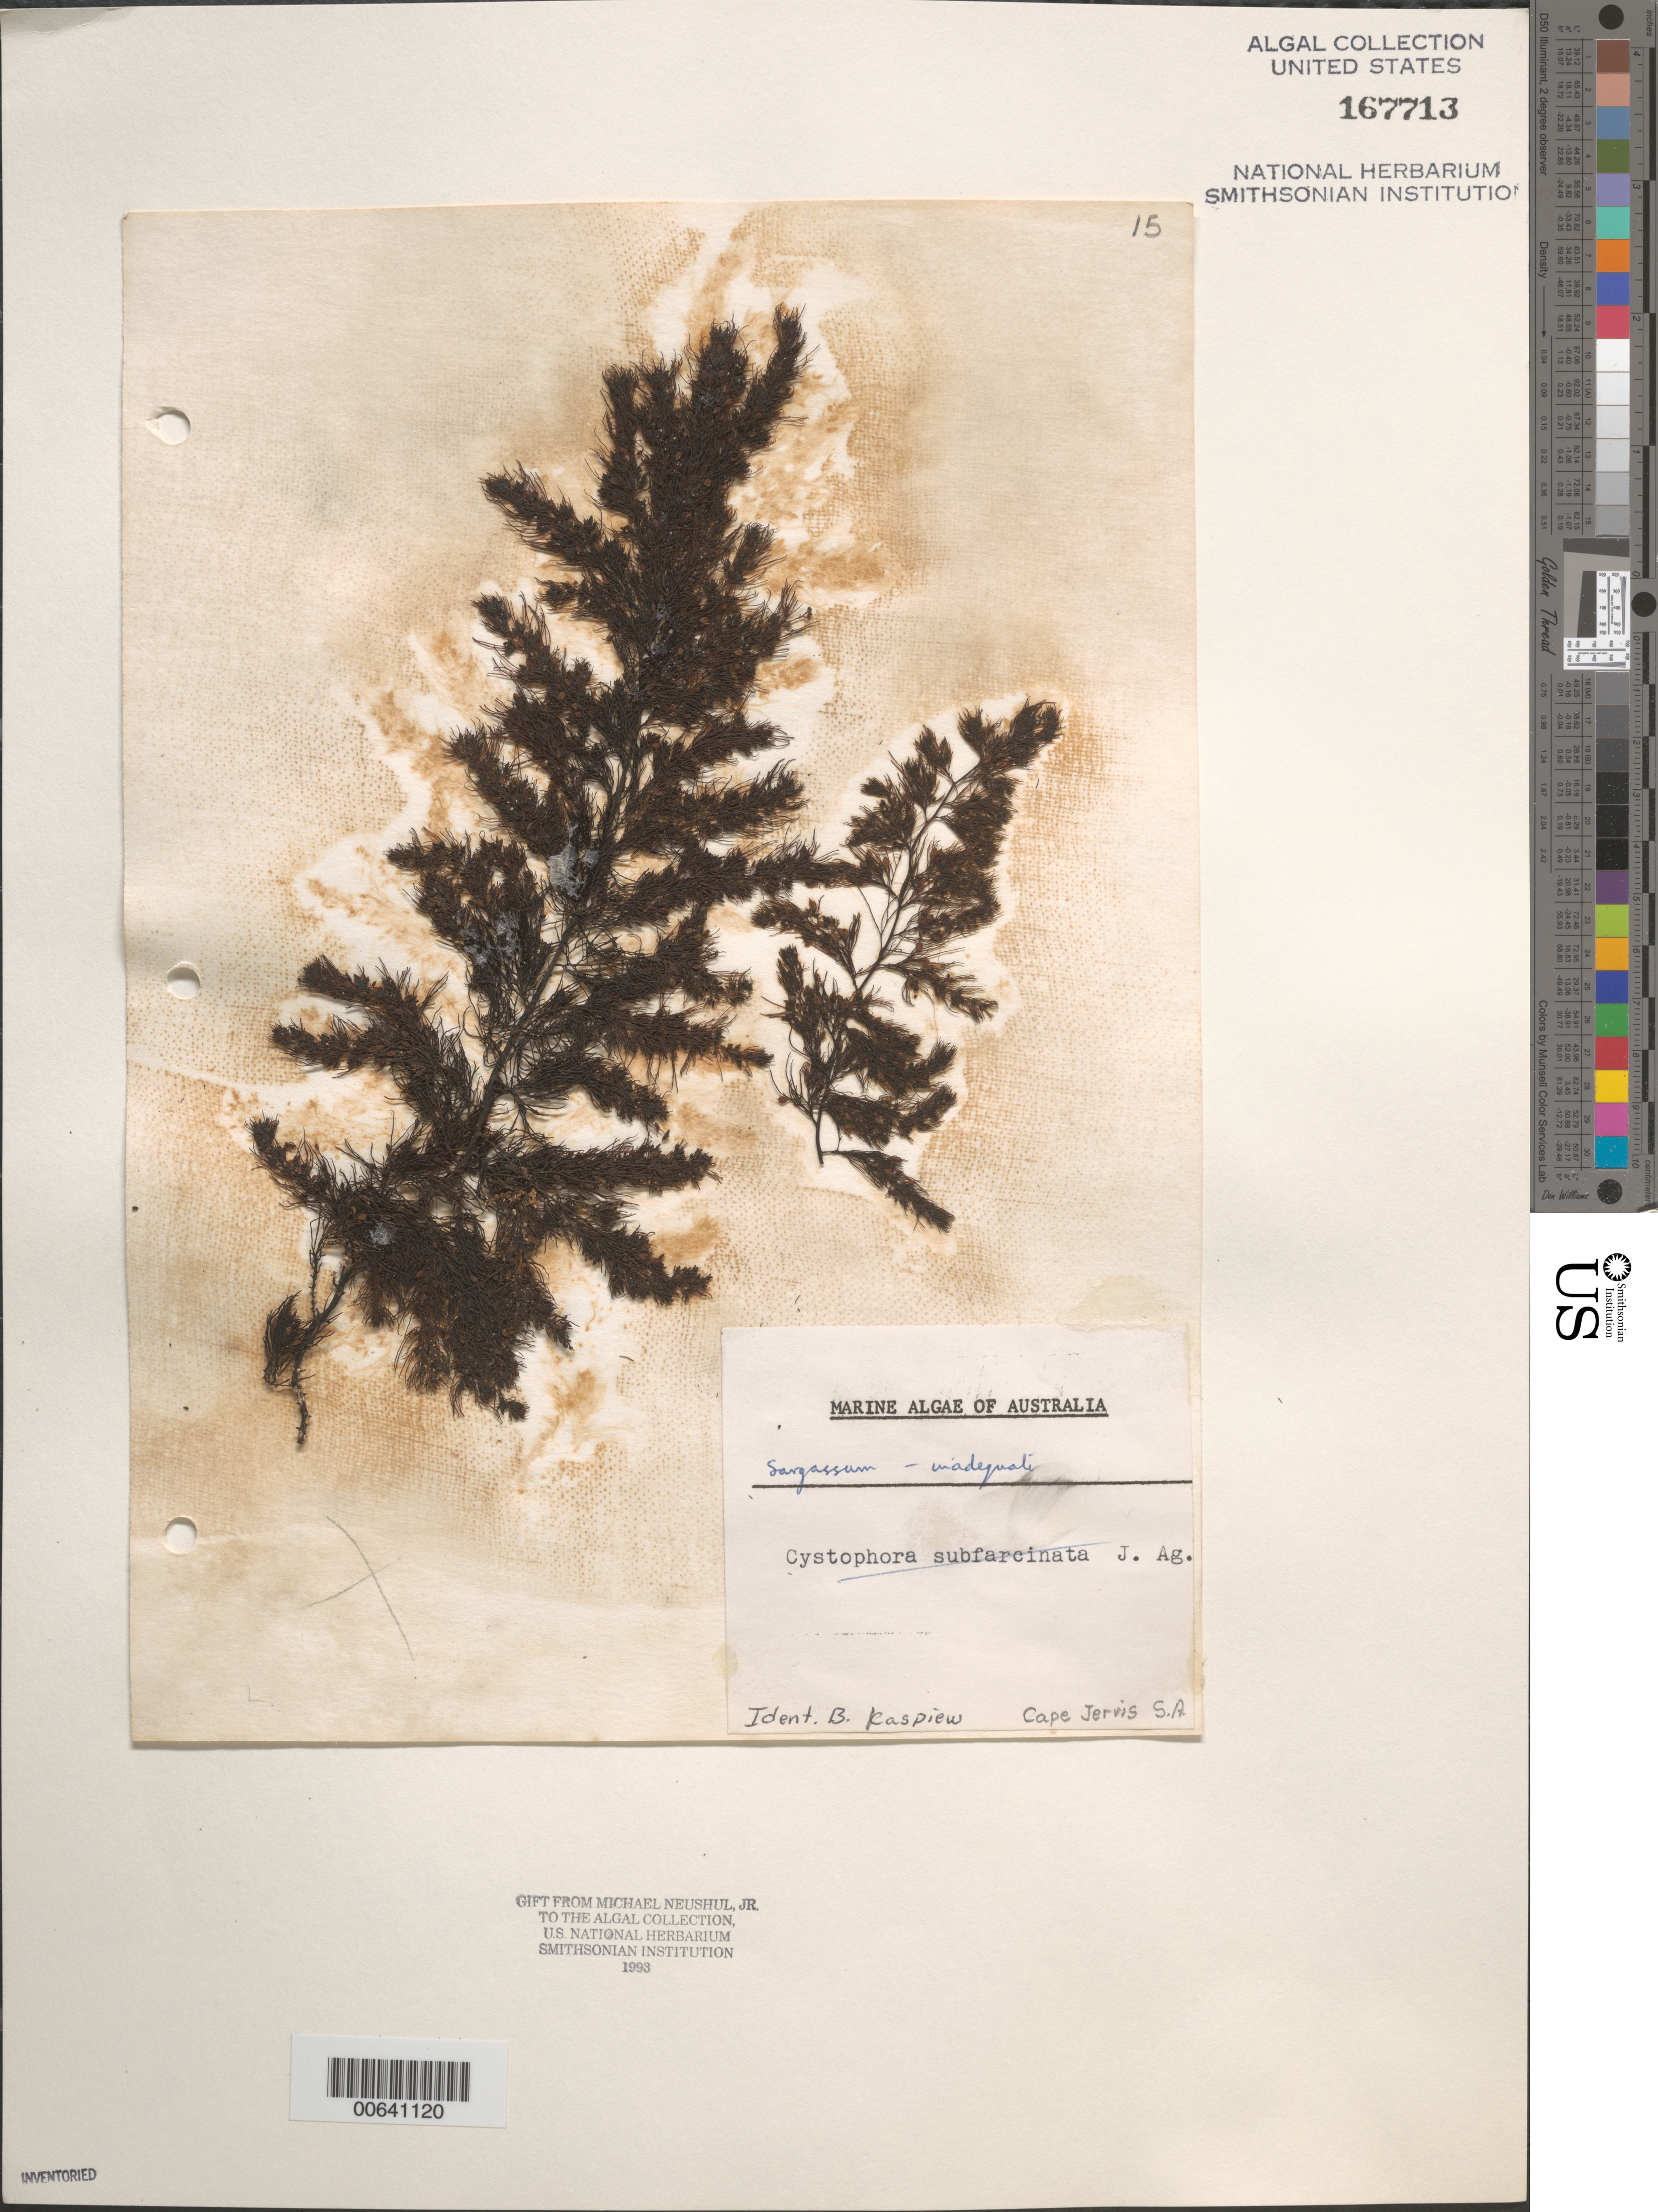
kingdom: Chromista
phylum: Ochrophyta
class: Phaeophyceae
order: Fucales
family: Sargassaceae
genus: Sargassum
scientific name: Sargassum sp.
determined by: Kaspiew, B.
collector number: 15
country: Australia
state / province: South Australia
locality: Cape Jervis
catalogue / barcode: US 167713